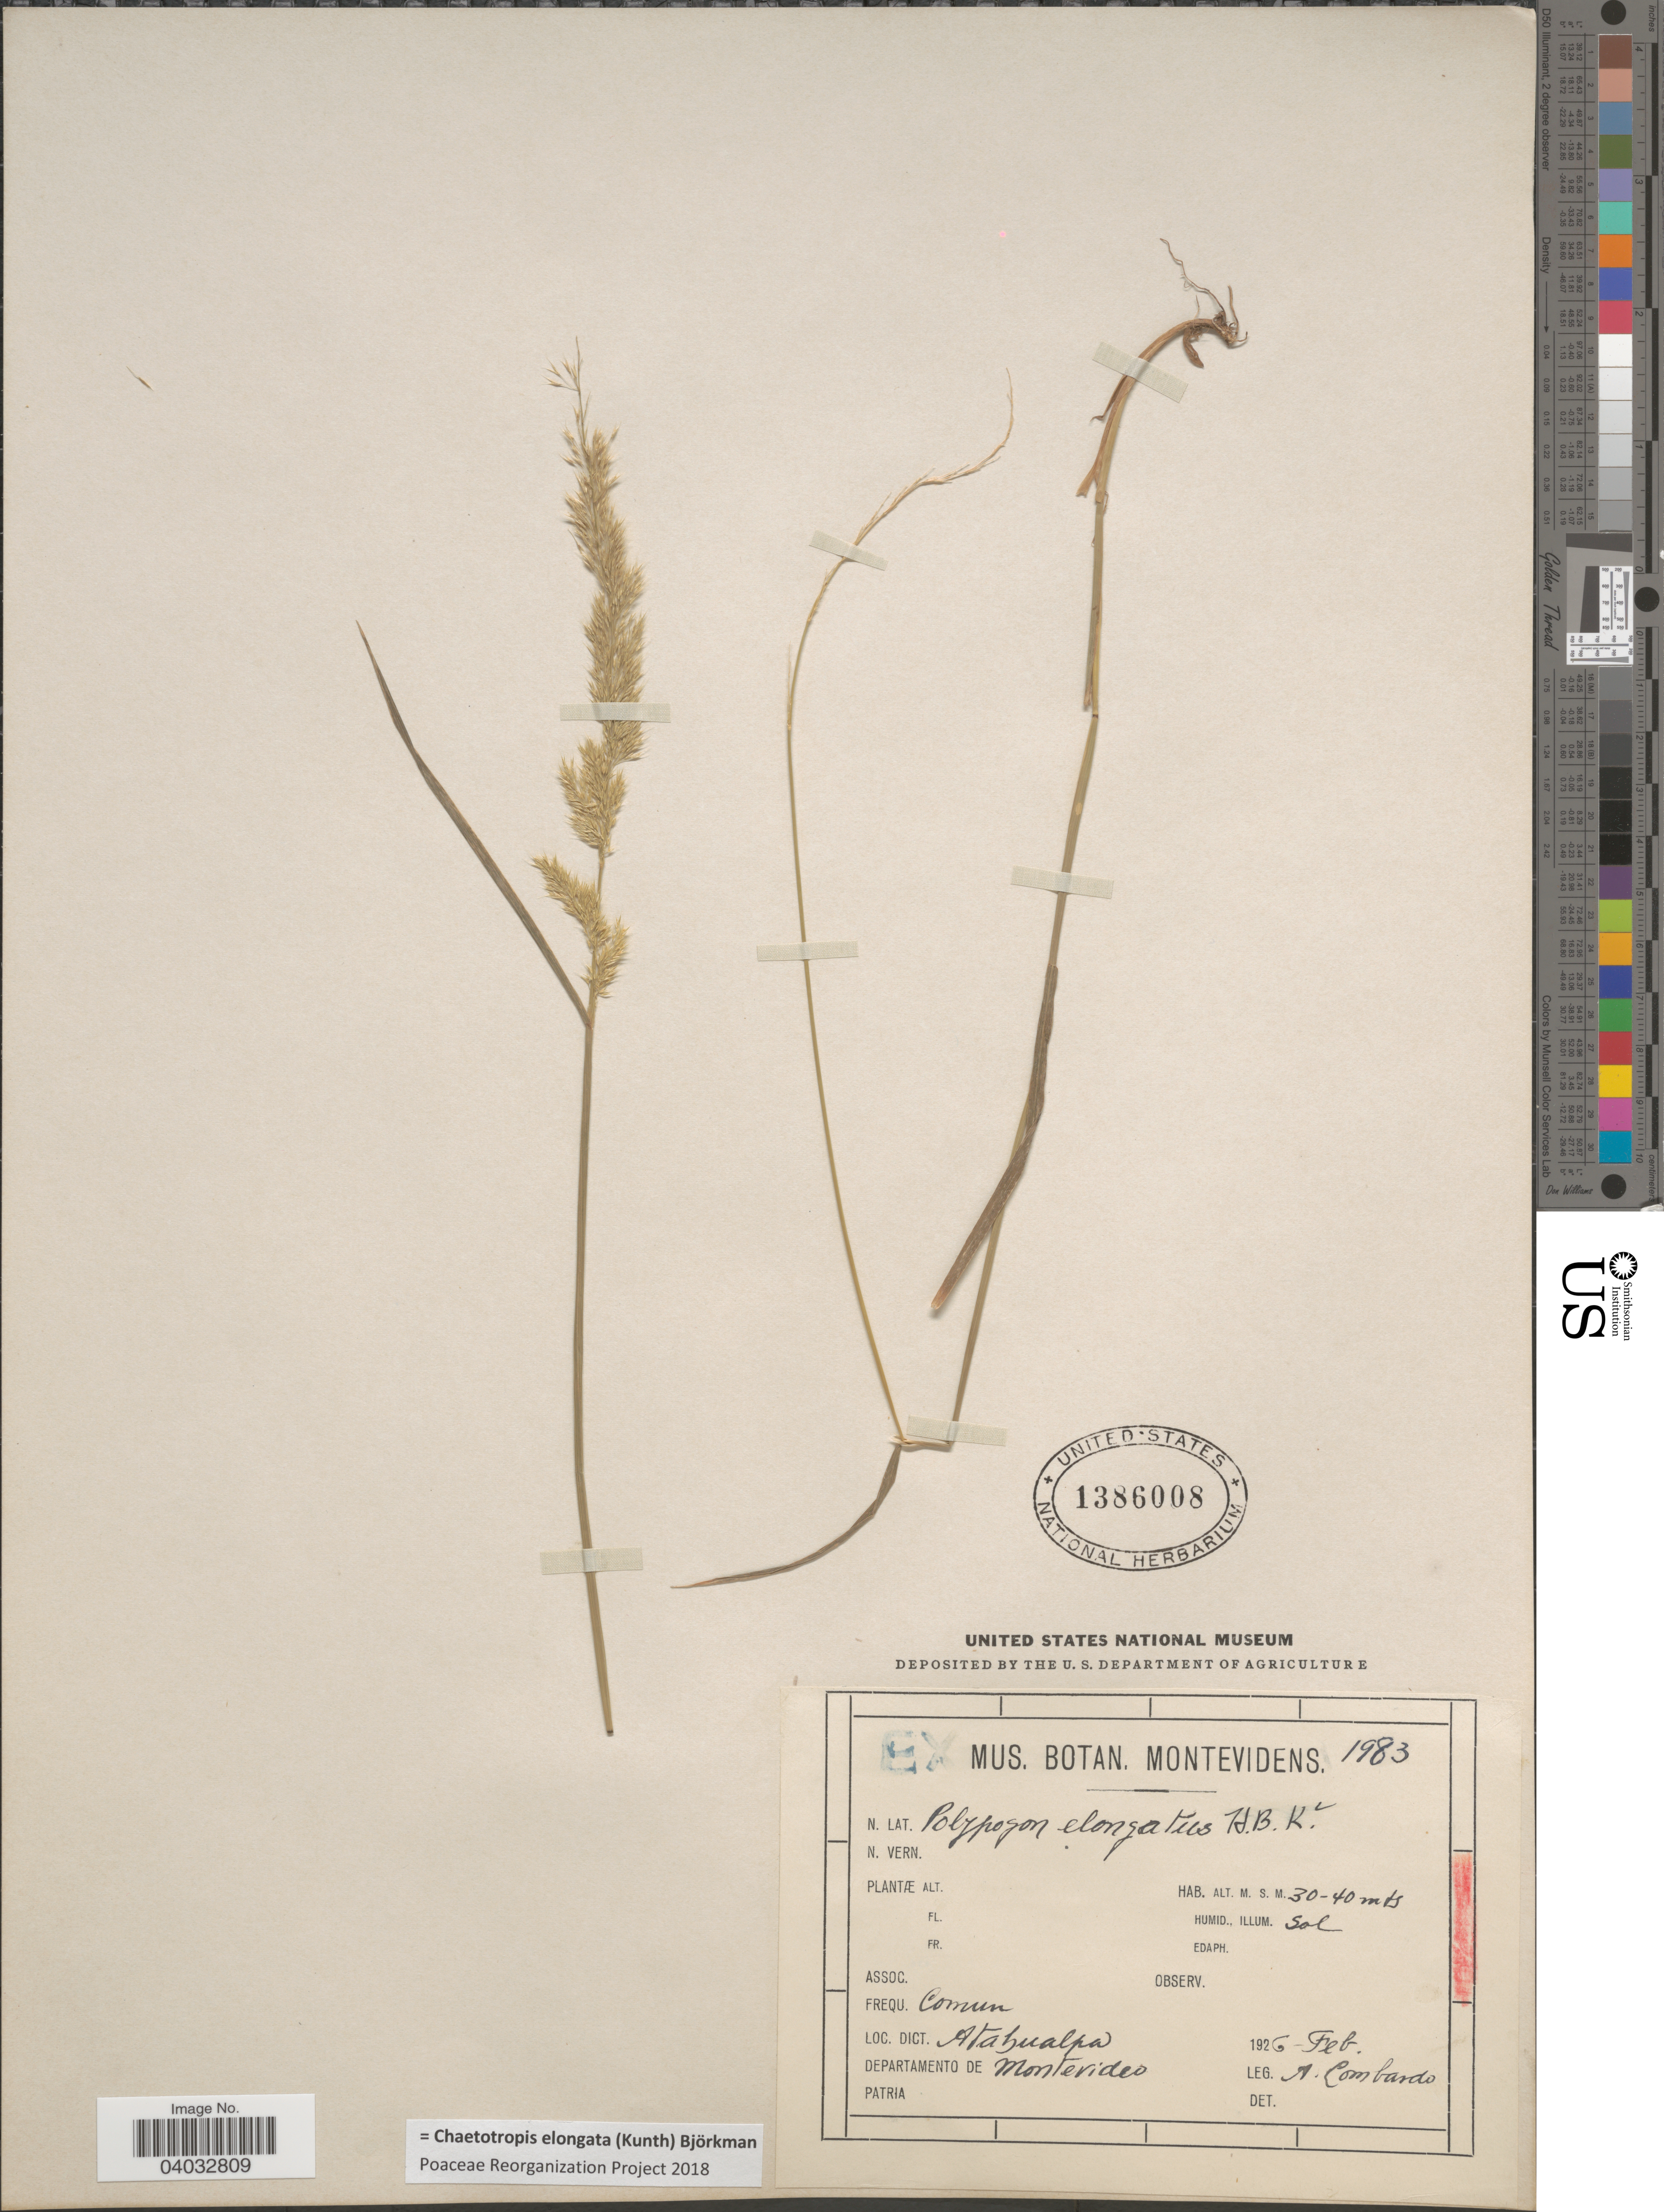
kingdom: Plantae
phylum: Tracheophyta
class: Liliopsida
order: Poales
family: Poaceae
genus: Chaetotropis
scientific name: Chaetotropis elongata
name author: (Kunth) Björkman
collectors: A. Lombardo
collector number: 1983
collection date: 1926-02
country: Uruguay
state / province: Montevideo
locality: Dict. Atahualpa. Departamento de Montevideo.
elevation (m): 30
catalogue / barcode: US 1386008